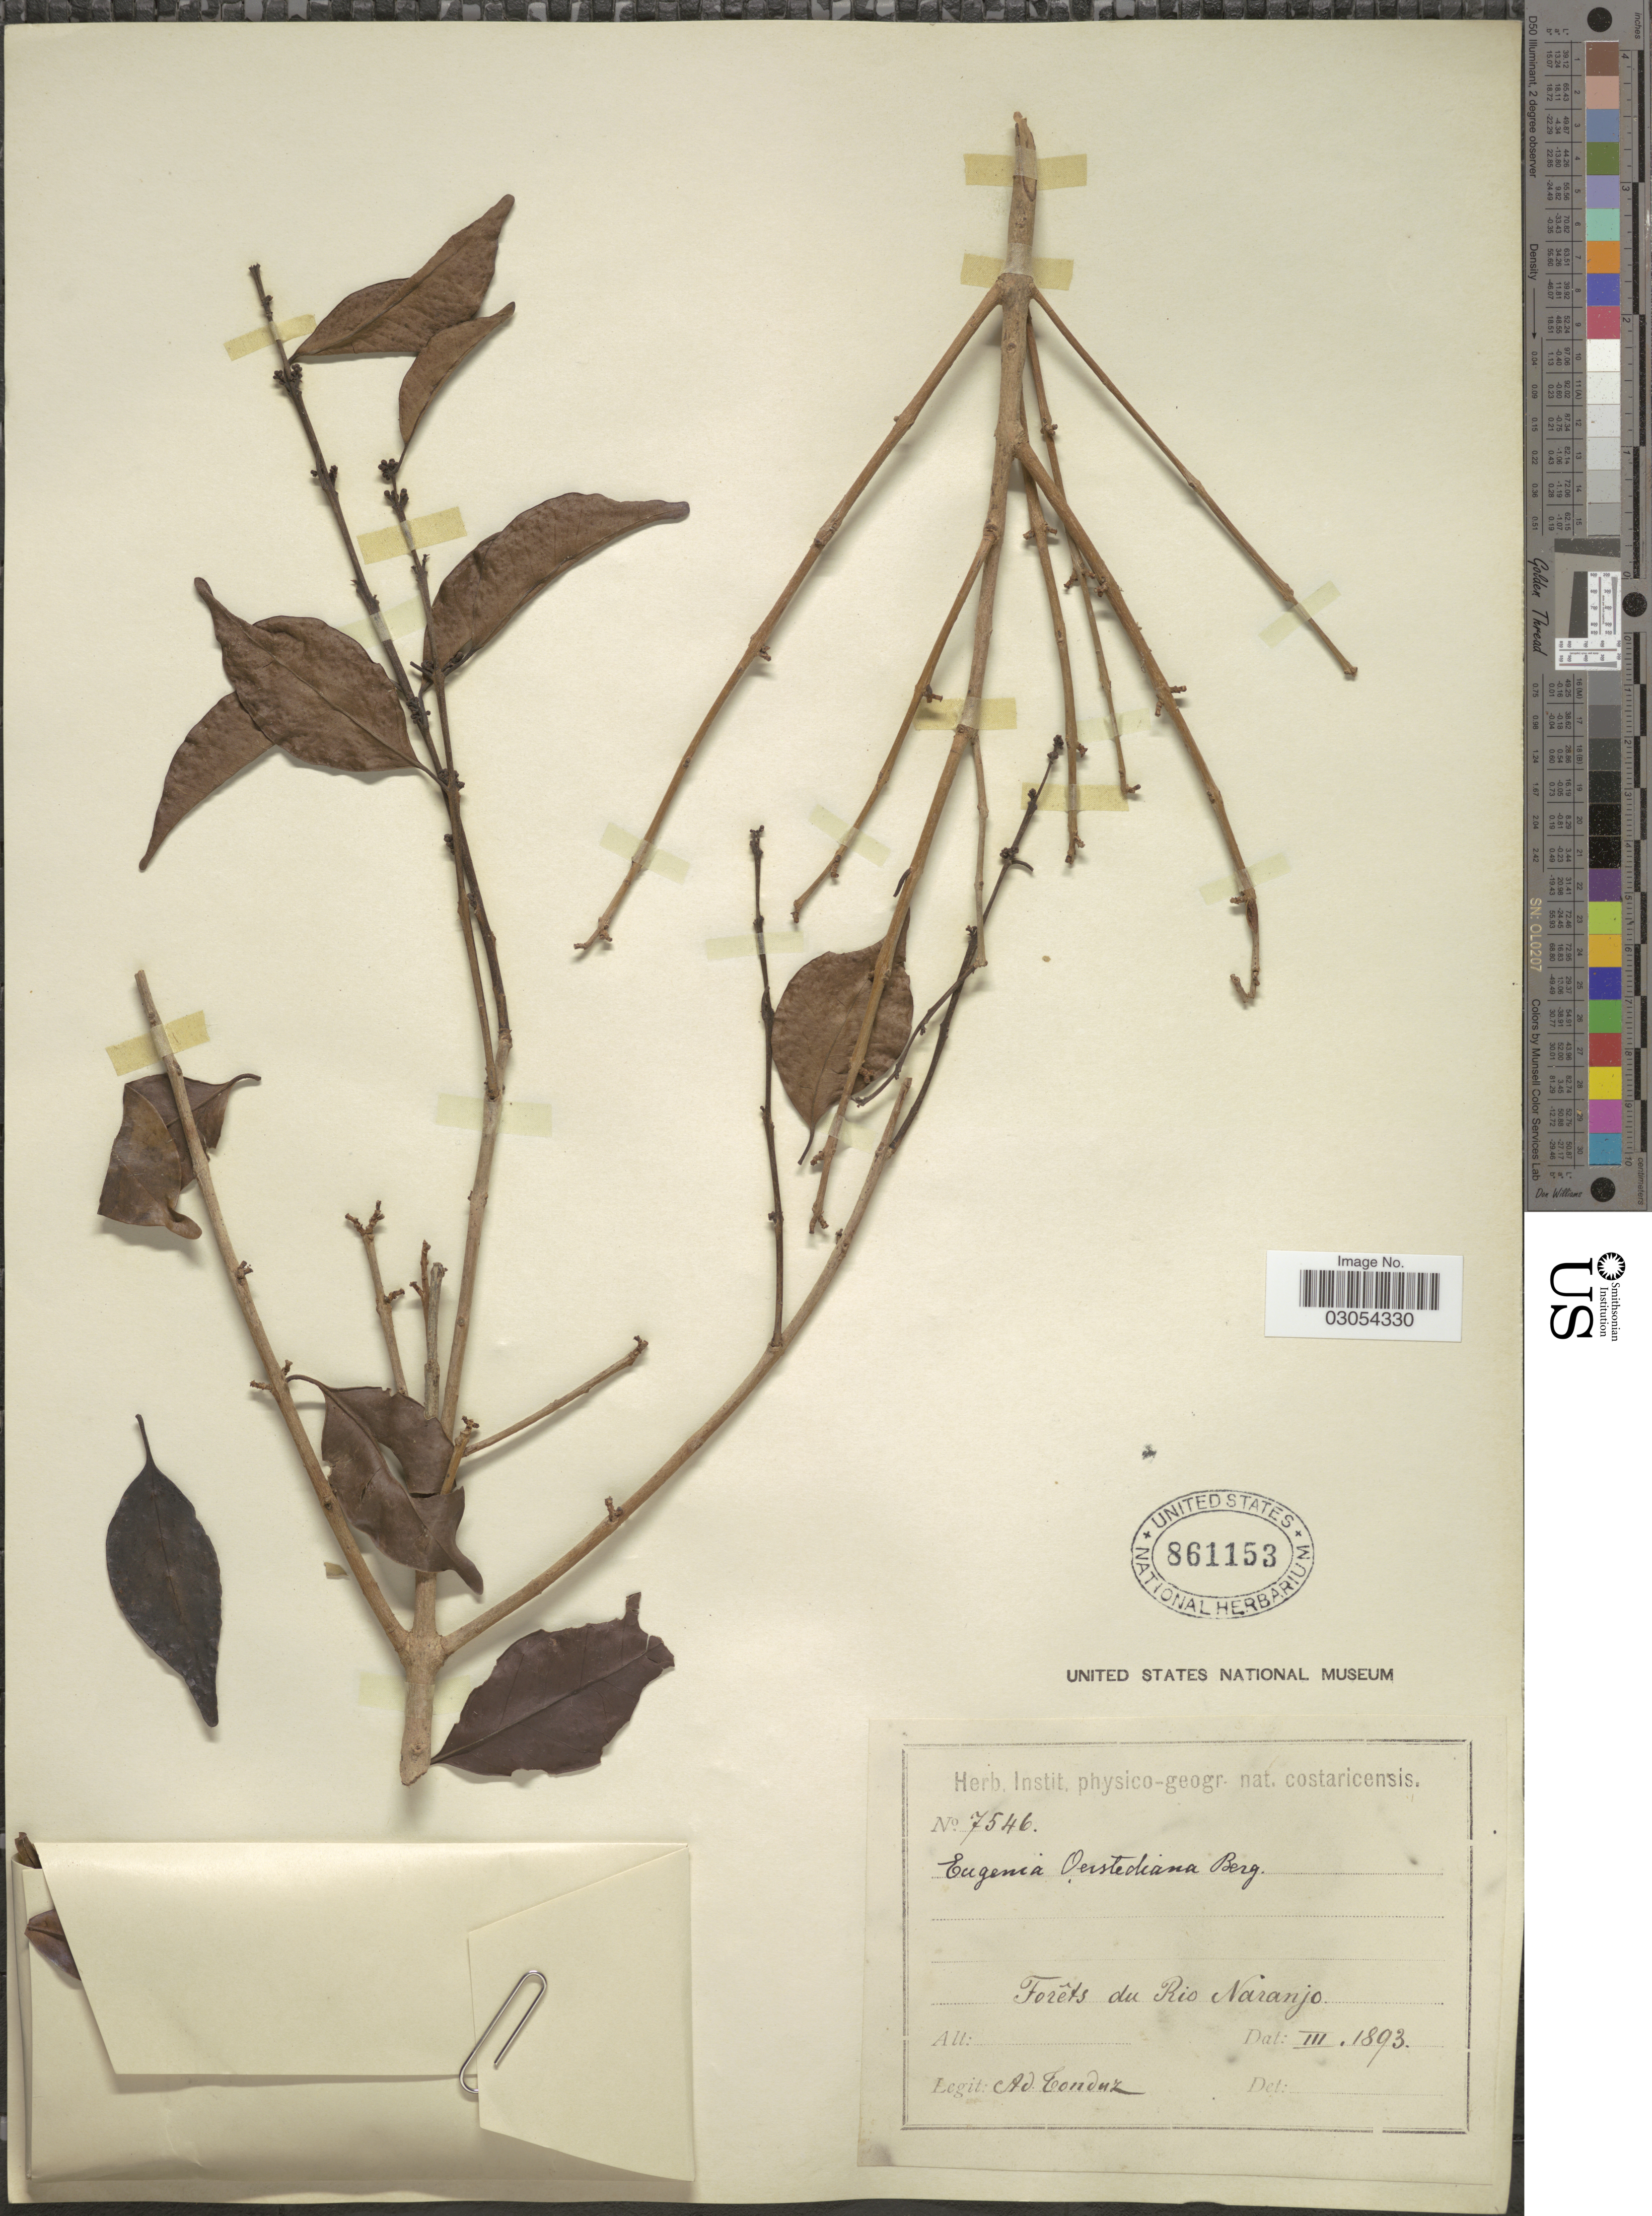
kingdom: Plantae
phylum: Tracheophyta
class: Magnoliopsida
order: Myrtales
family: Myrtaceae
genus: Eugenia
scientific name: Eugenia sp.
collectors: A. Tonduz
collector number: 7546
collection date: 1893-03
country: Costa Rica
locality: Forêts du Rio Naranjo.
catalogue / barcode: US 861153